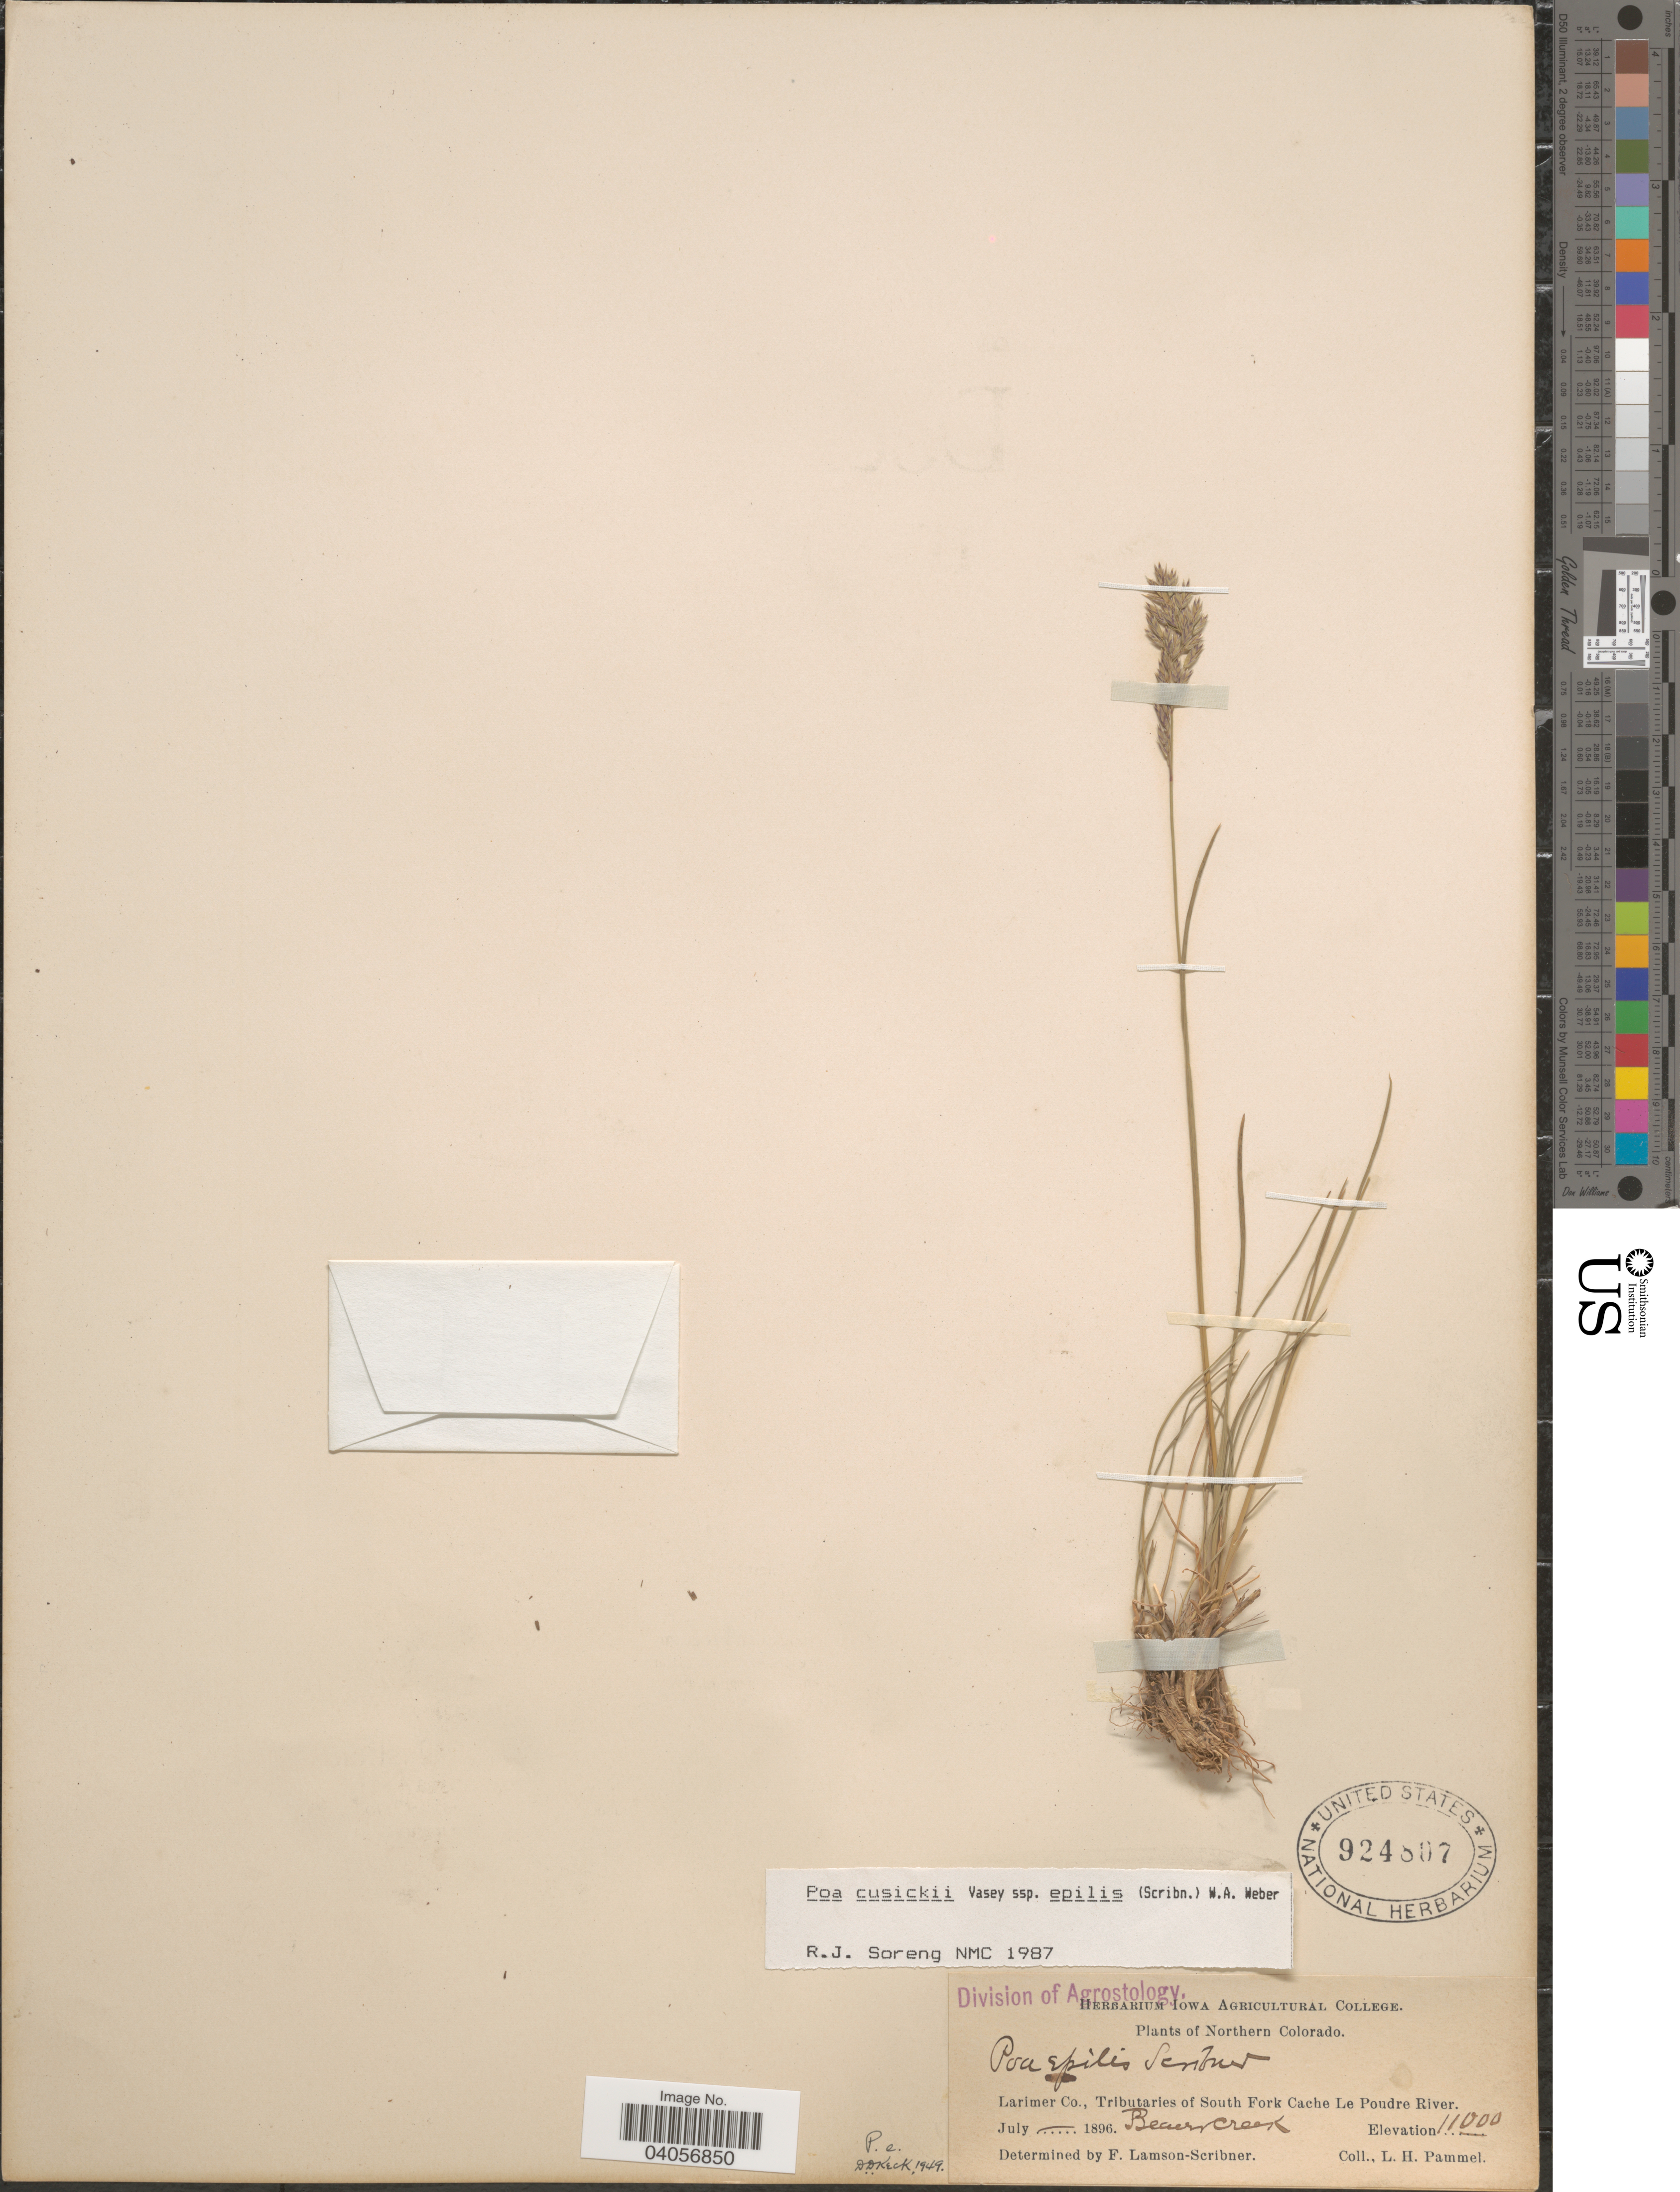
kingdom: Plantae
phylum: Tracheophyta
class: Liliopsida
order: Poales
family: Poaceae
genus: Poa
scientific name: Poa cusickii subsp. epilis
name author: (Scribn.) W.A. Weber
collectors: L. Pammel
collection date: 1896-07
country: United States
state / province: Colorado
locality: Northern Colorado. Larimer Co., Tributaries of South Fork Cache Le Poudre River. Beaver Creek.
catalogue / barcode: US 924807